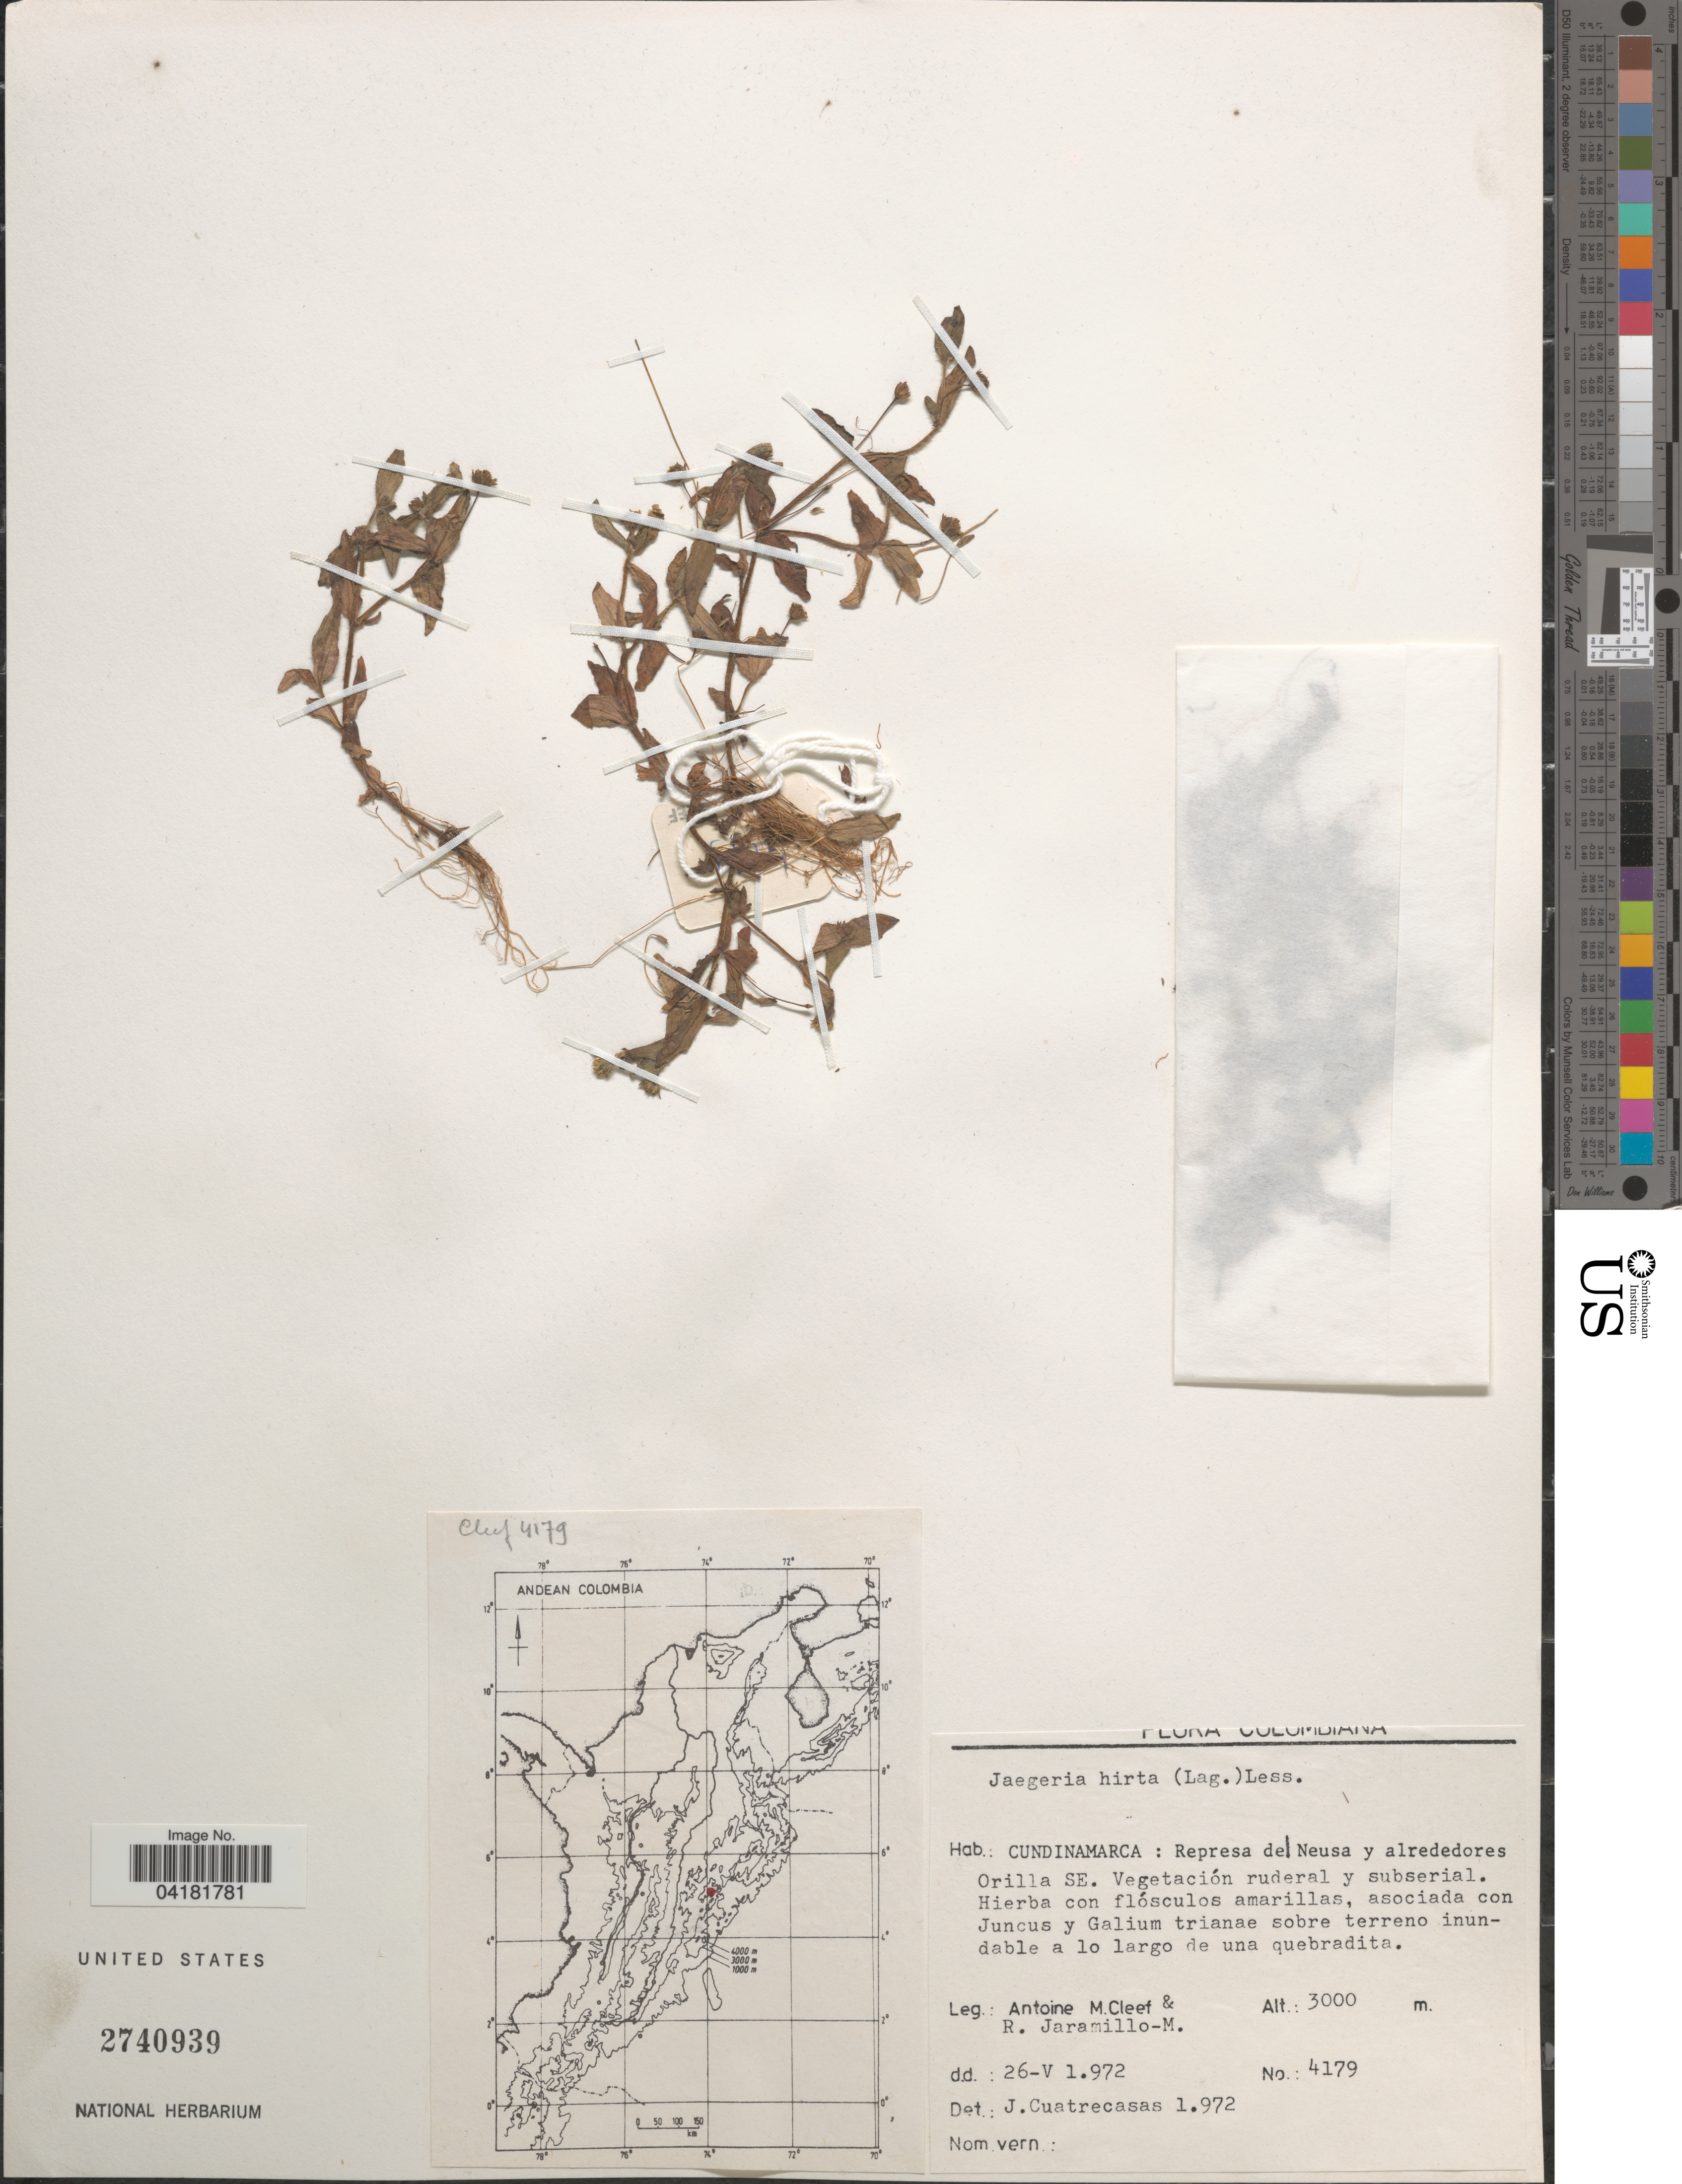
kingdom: Plantae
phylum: Tracheophyta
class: Magnoliopsida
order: Asterales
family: Asteraceae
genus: Jaegeria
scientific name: Jaegeria hirta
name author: (Lag.) Less.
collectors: A. M. Cleef & R. Jaramillo M.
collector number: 4179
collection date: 1972-05-26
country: Colombia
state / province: Cundinamarca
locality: Colombiana. Represa del Neusa y alrededores Orilla SE.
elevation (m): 3000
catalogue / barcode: US 2740939